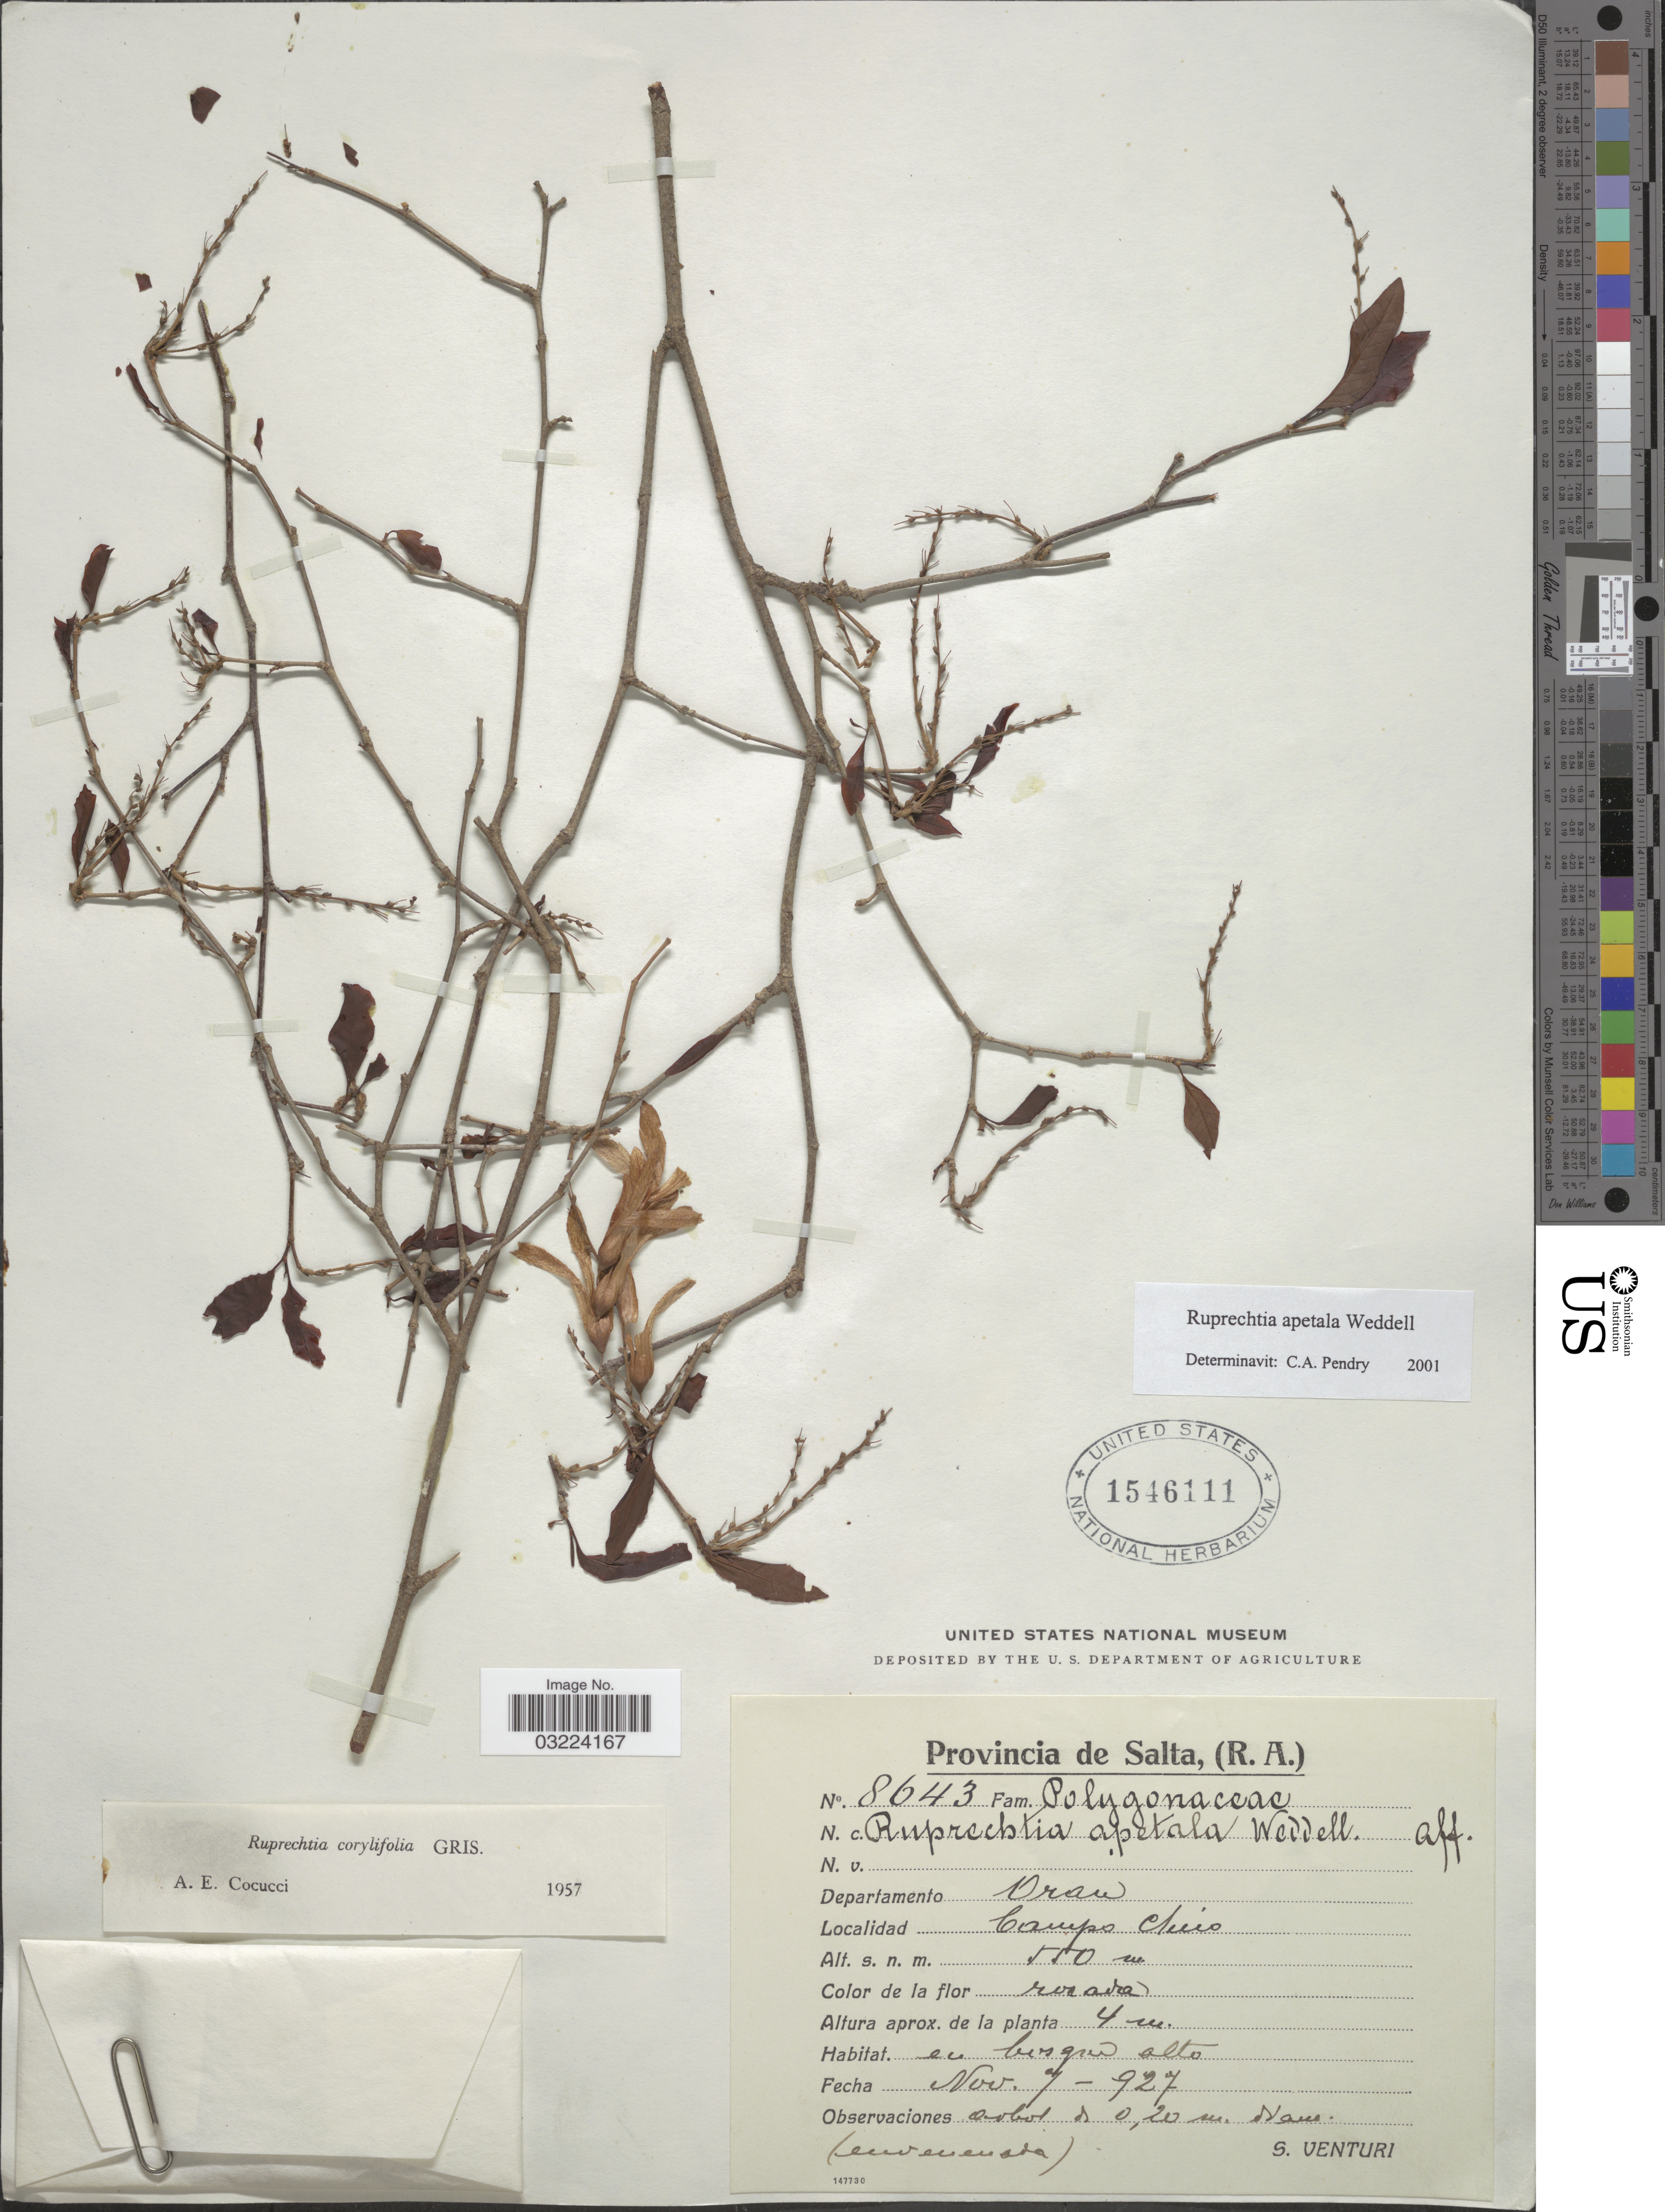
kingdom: Plantae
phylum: Tracheophyta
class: Magnoliopsida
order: Caryophyllales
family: Polygonaceae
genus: Ruprechtia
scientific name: Ruprechtia apetala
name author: Wedd.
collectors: S. Venturi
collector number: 8643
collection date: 1927-11-07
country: Argentina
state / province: Salta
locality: Departamento Oran, Campo Chico.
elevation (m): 550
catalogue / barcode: US 1546111